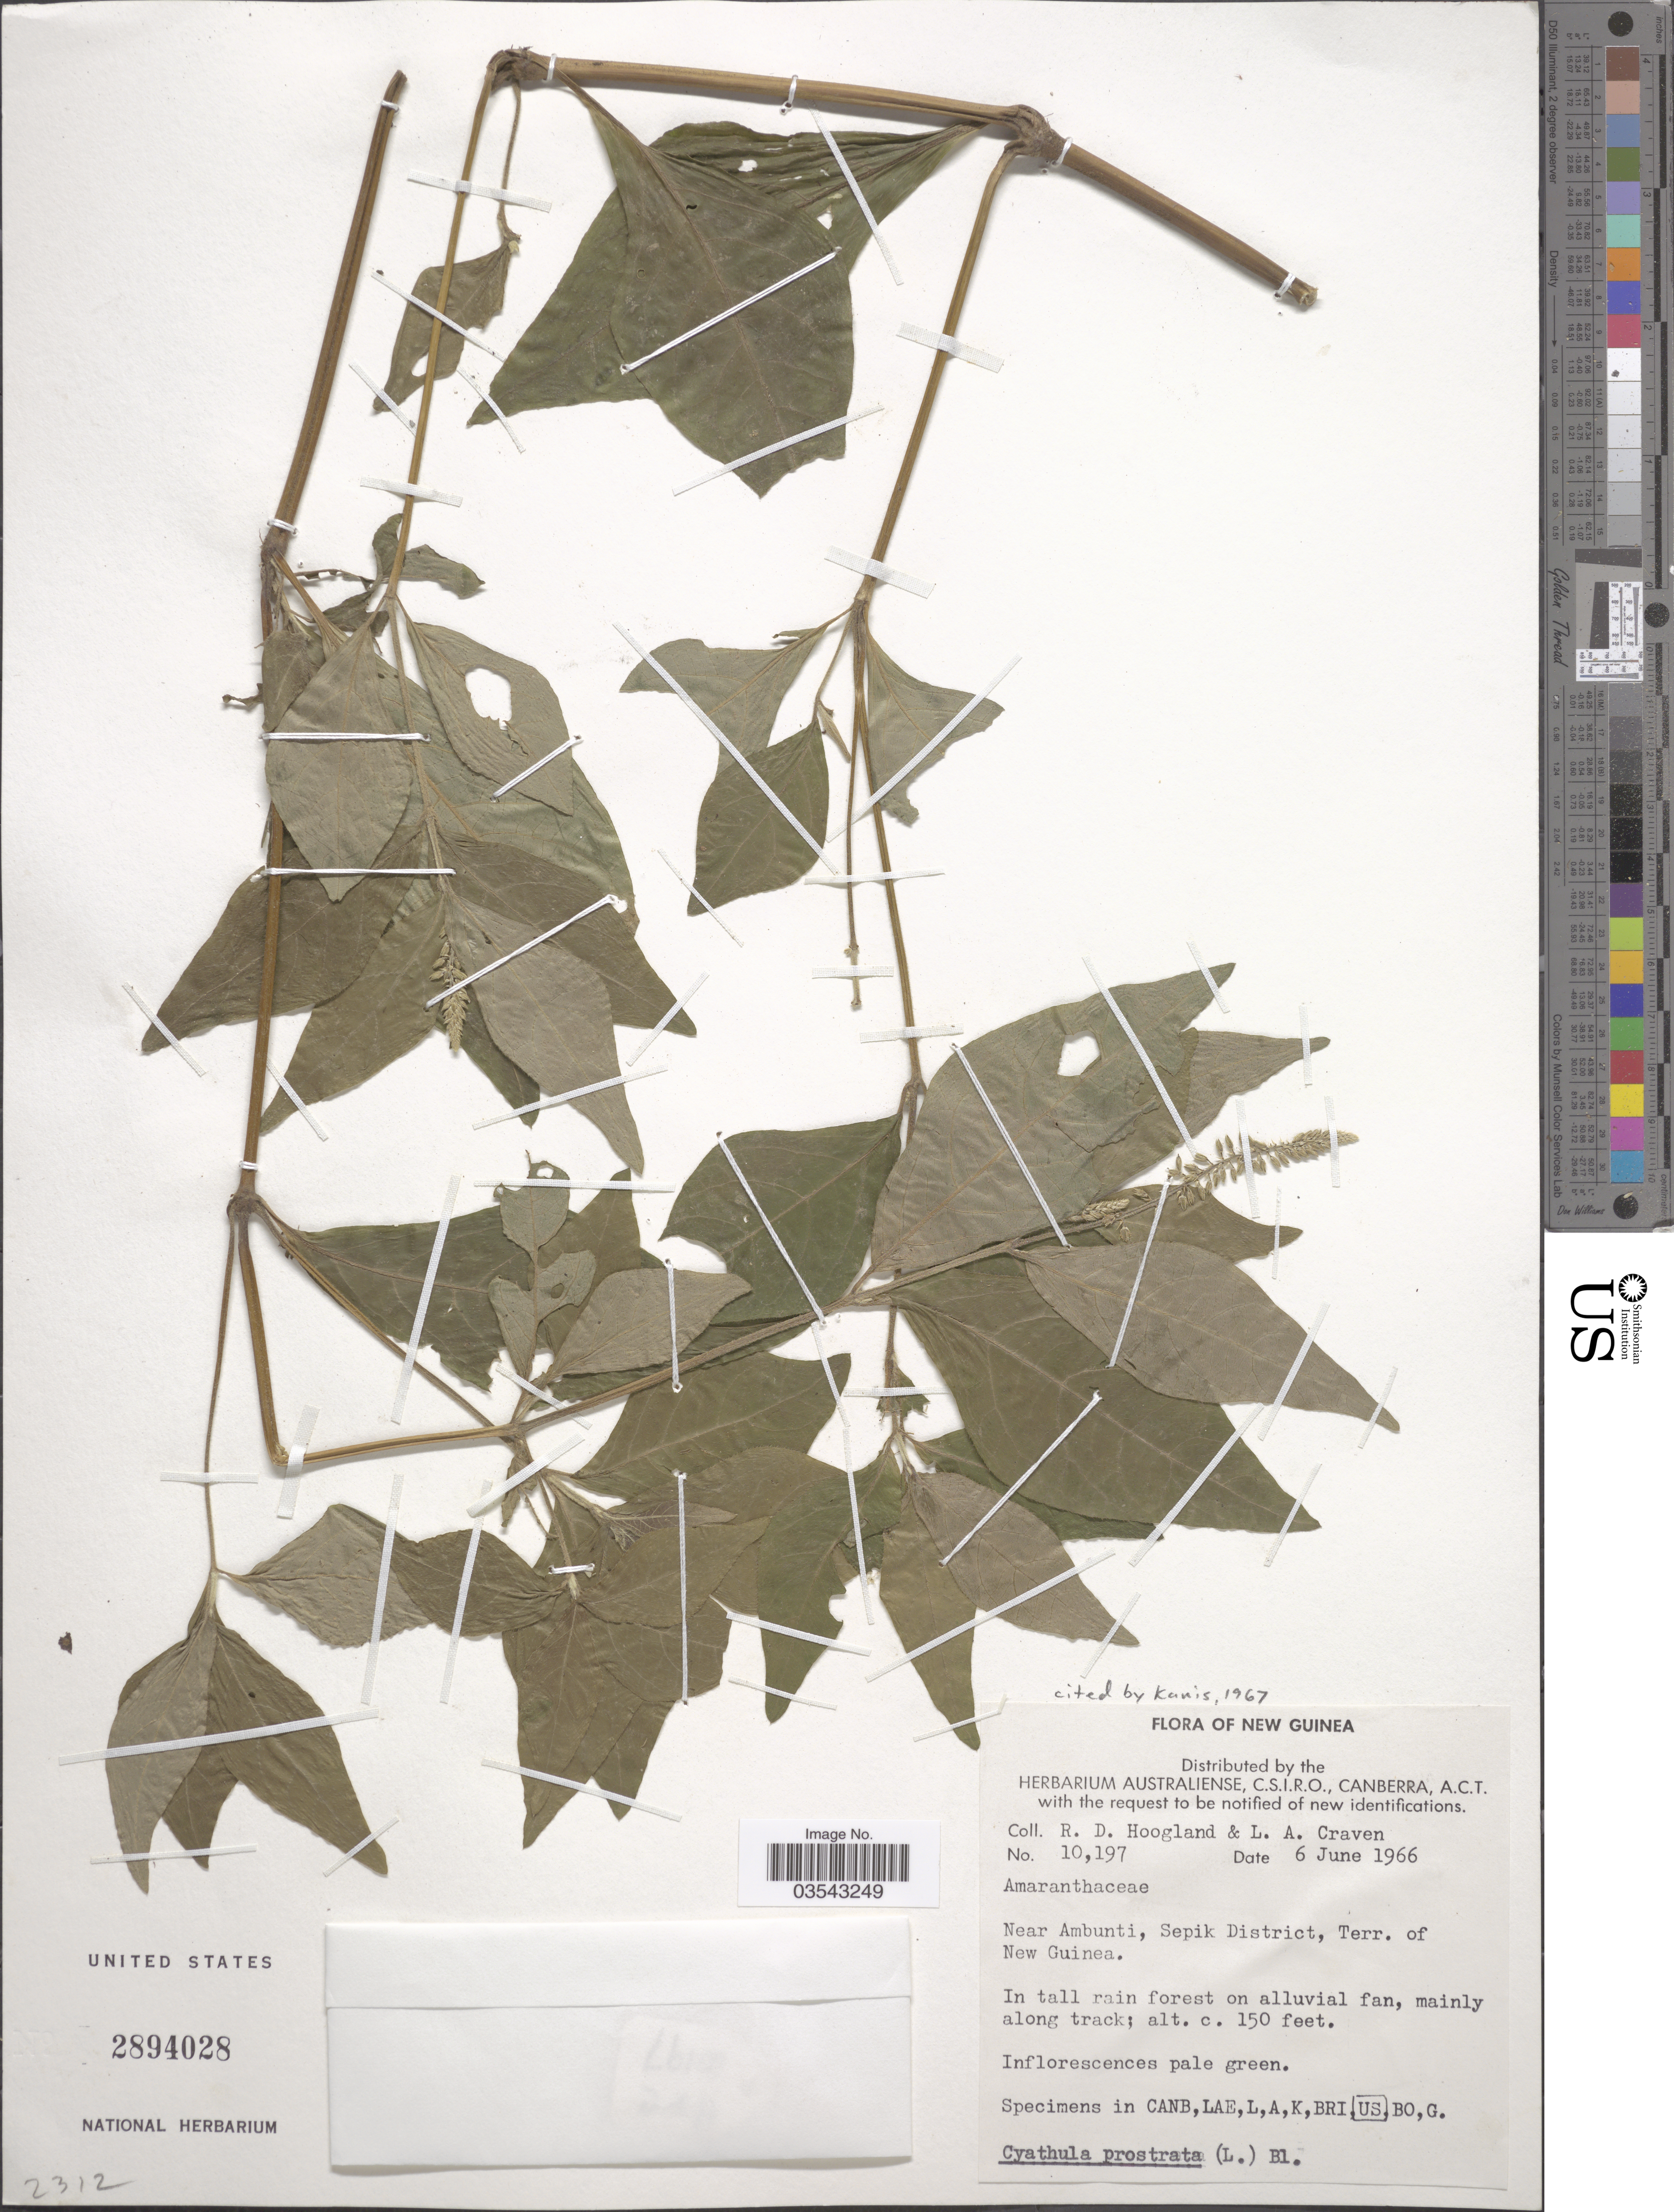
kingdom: Plantae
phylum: Tracheophyta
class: Magnoliopsida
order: Caryophyllales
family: Amaranthaceae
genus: Cyathula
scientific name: Cyathula prostrata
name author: (L.) Blume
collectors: R. D. Hoogland & L. A. Craven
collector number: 10197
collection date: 1966-06-06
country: Papua New Guinea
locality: New Guinea. Near Ambunti, Sepik District, Terr. of New Guinea.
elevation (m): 46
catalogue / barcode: US 2894028